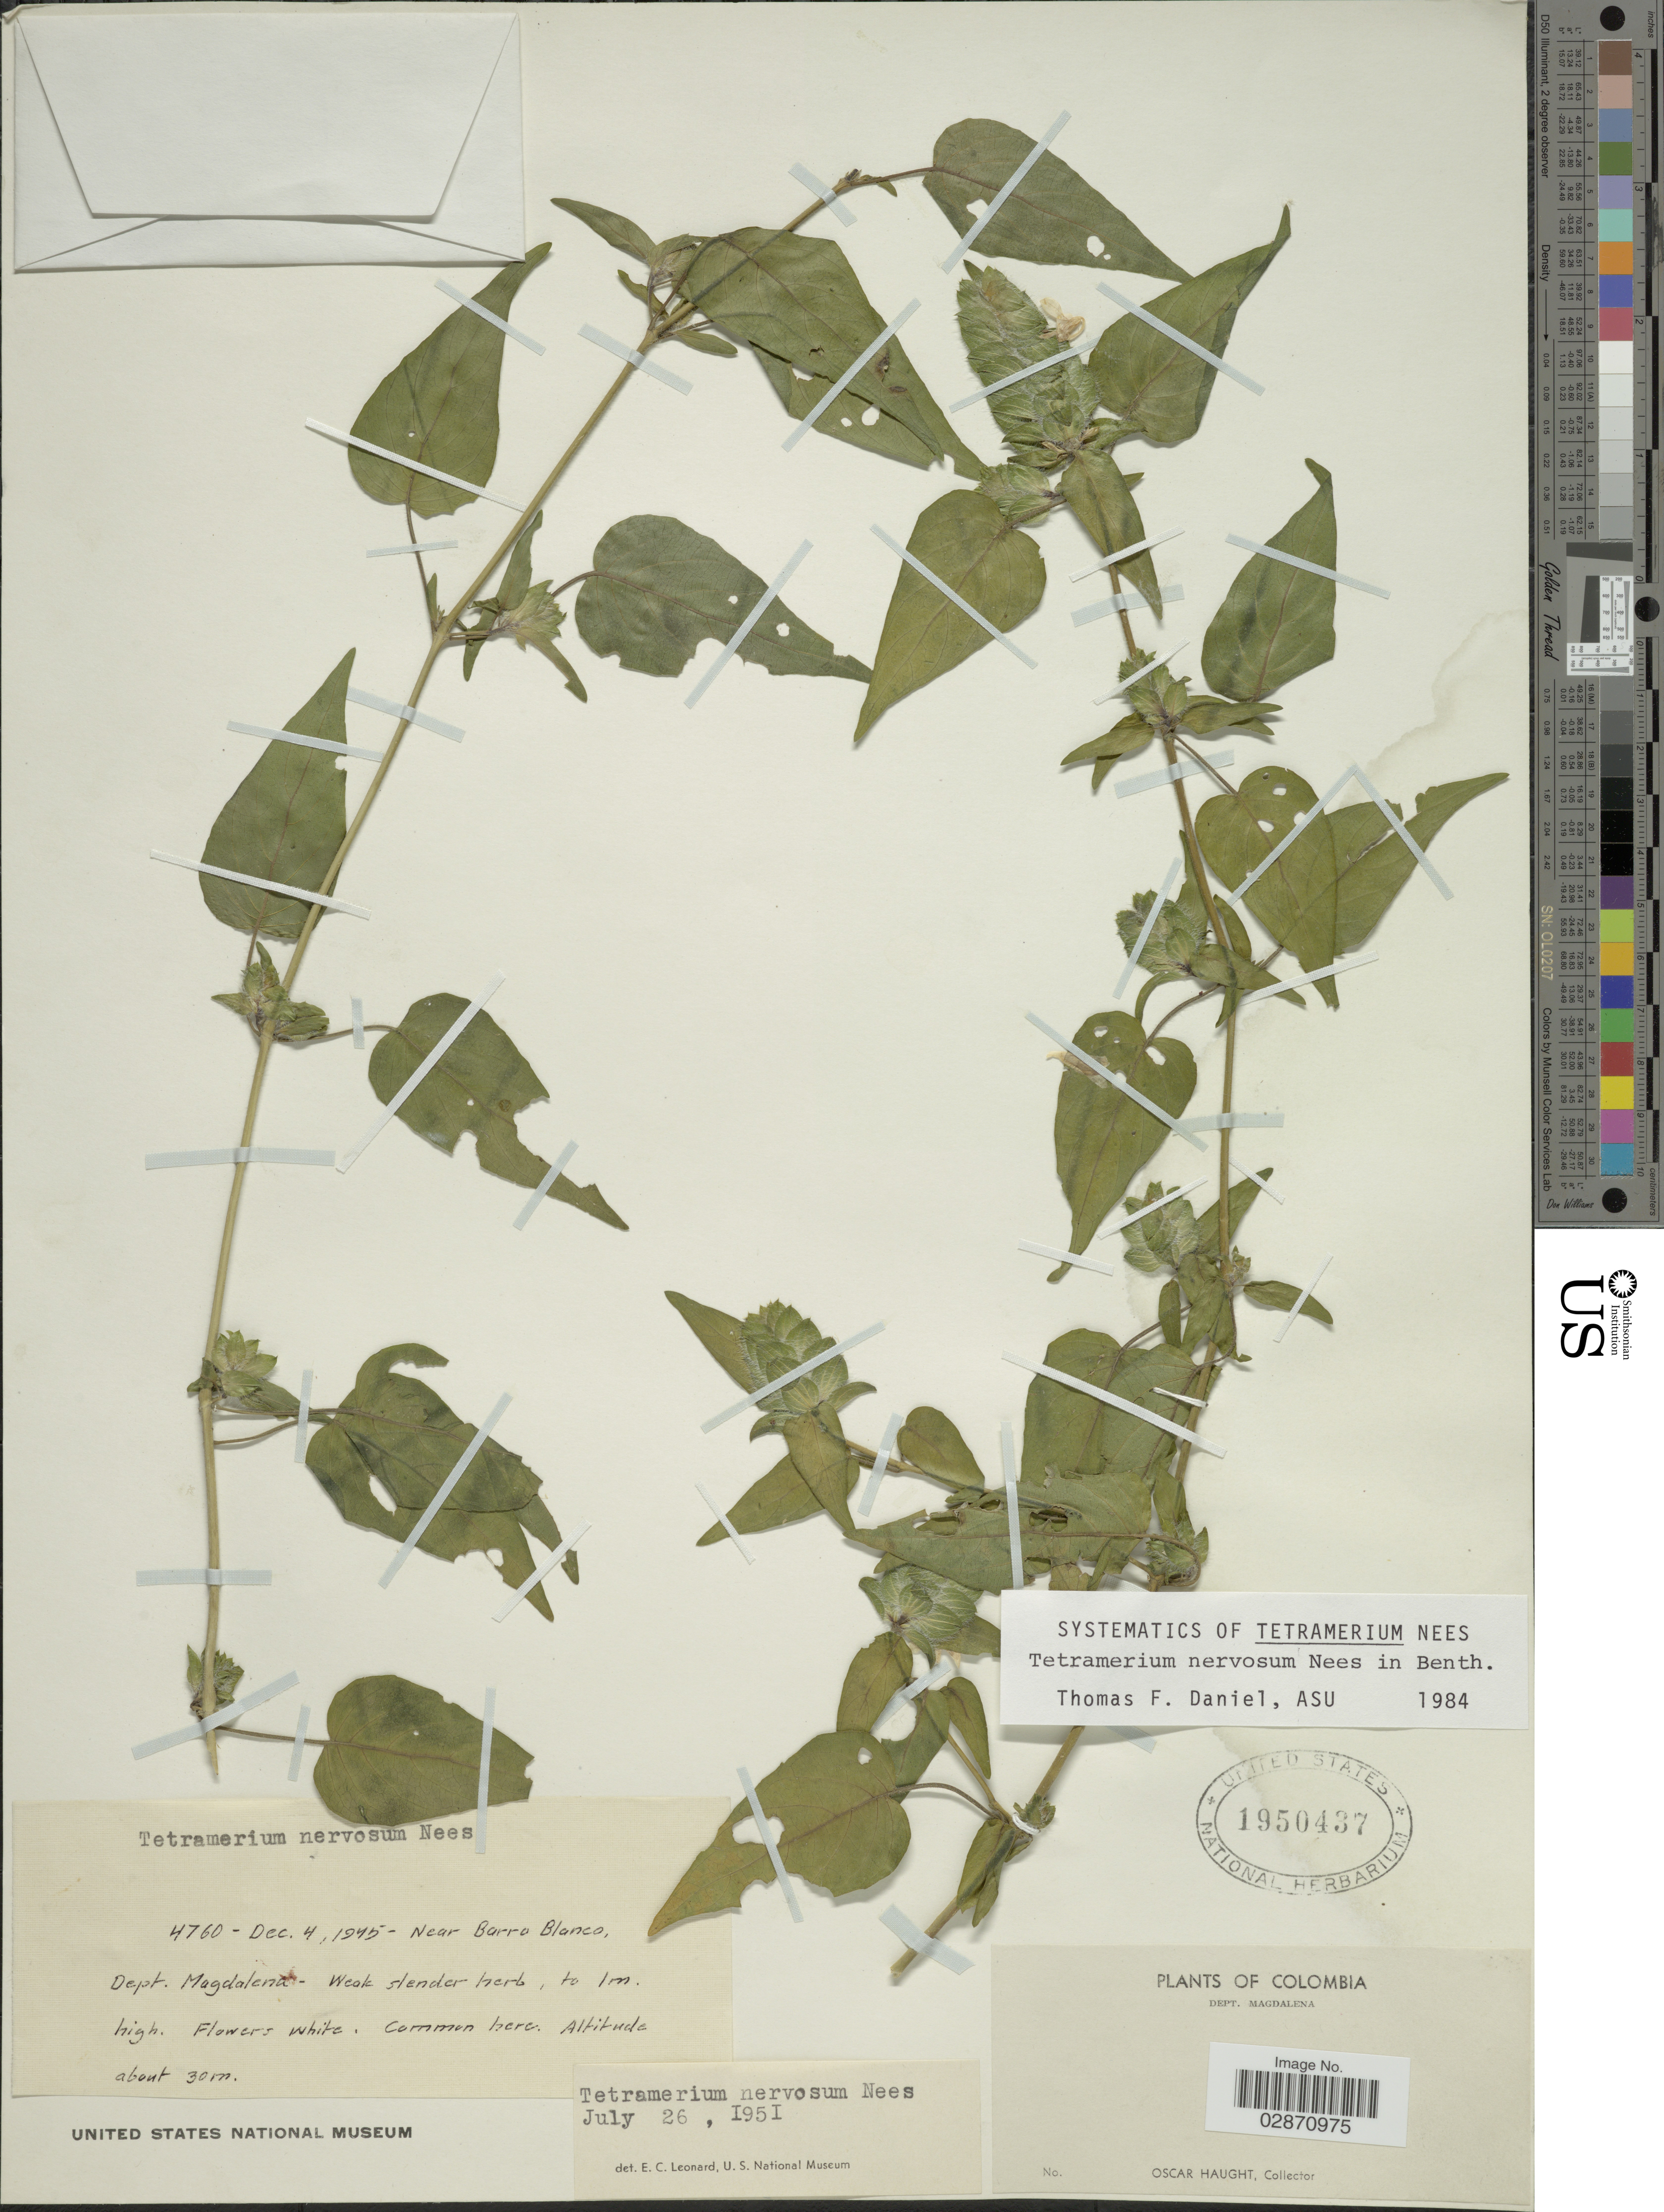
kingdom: Plantae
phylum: Tracheophyta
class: Magnoliopsida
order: Lamiales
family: Acanthaceae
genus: Tetramerium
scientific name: Tetramerium nervosum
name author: Nees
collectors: O. L. Haught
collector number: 4760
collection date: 1945-12-04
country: Colombia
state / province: Magdalena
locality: Dept. Magdalena, Near Barro Blanco.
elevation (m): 30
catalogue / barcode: US 1950437